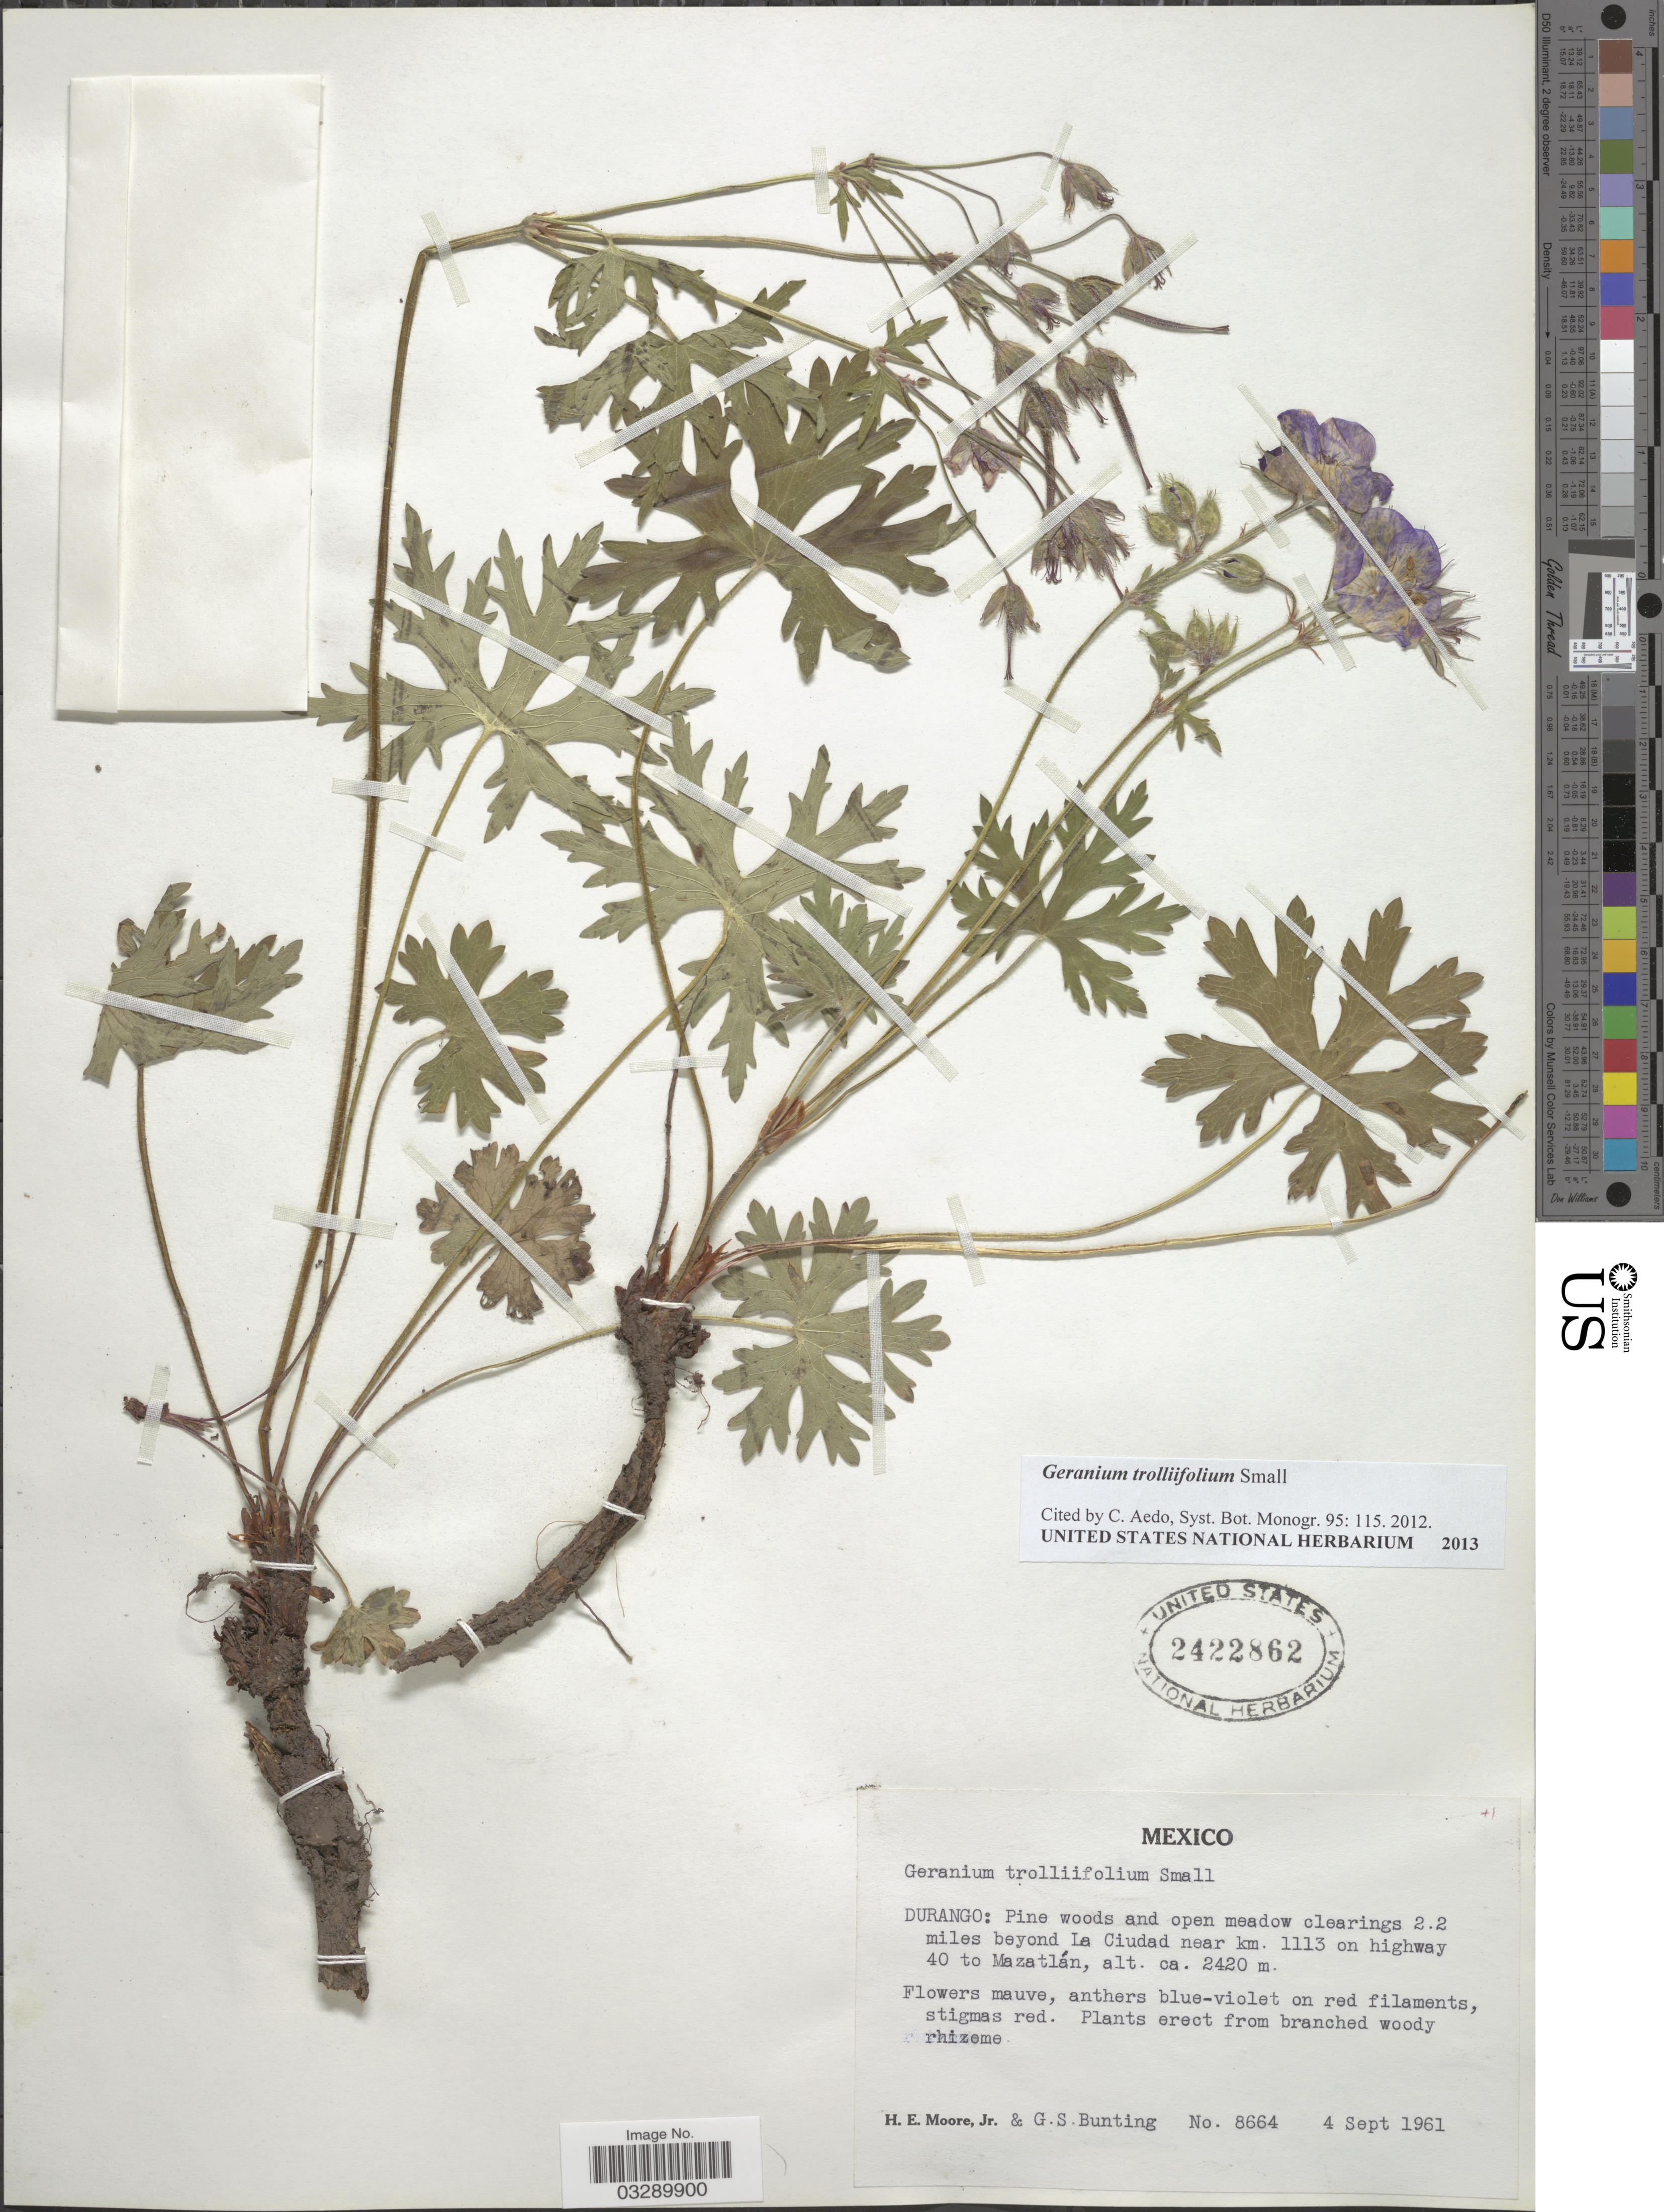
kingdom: Plantae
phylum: Tracheophyta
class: Magnoliopsida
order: Geraniales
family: Geraniaceae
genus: Geranium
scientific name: Geranium trolliifolium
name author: Small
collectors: H. Moore & G. S. Bunting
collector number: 8664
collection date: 1961-09-04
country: Mexico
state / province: Durango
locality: Pine woods and open meadow clearings 2.2 miles beyond La Ciudad near km. 1113 on highway 40 to Mazatlán.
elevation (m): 2420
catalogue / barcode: US 2422862